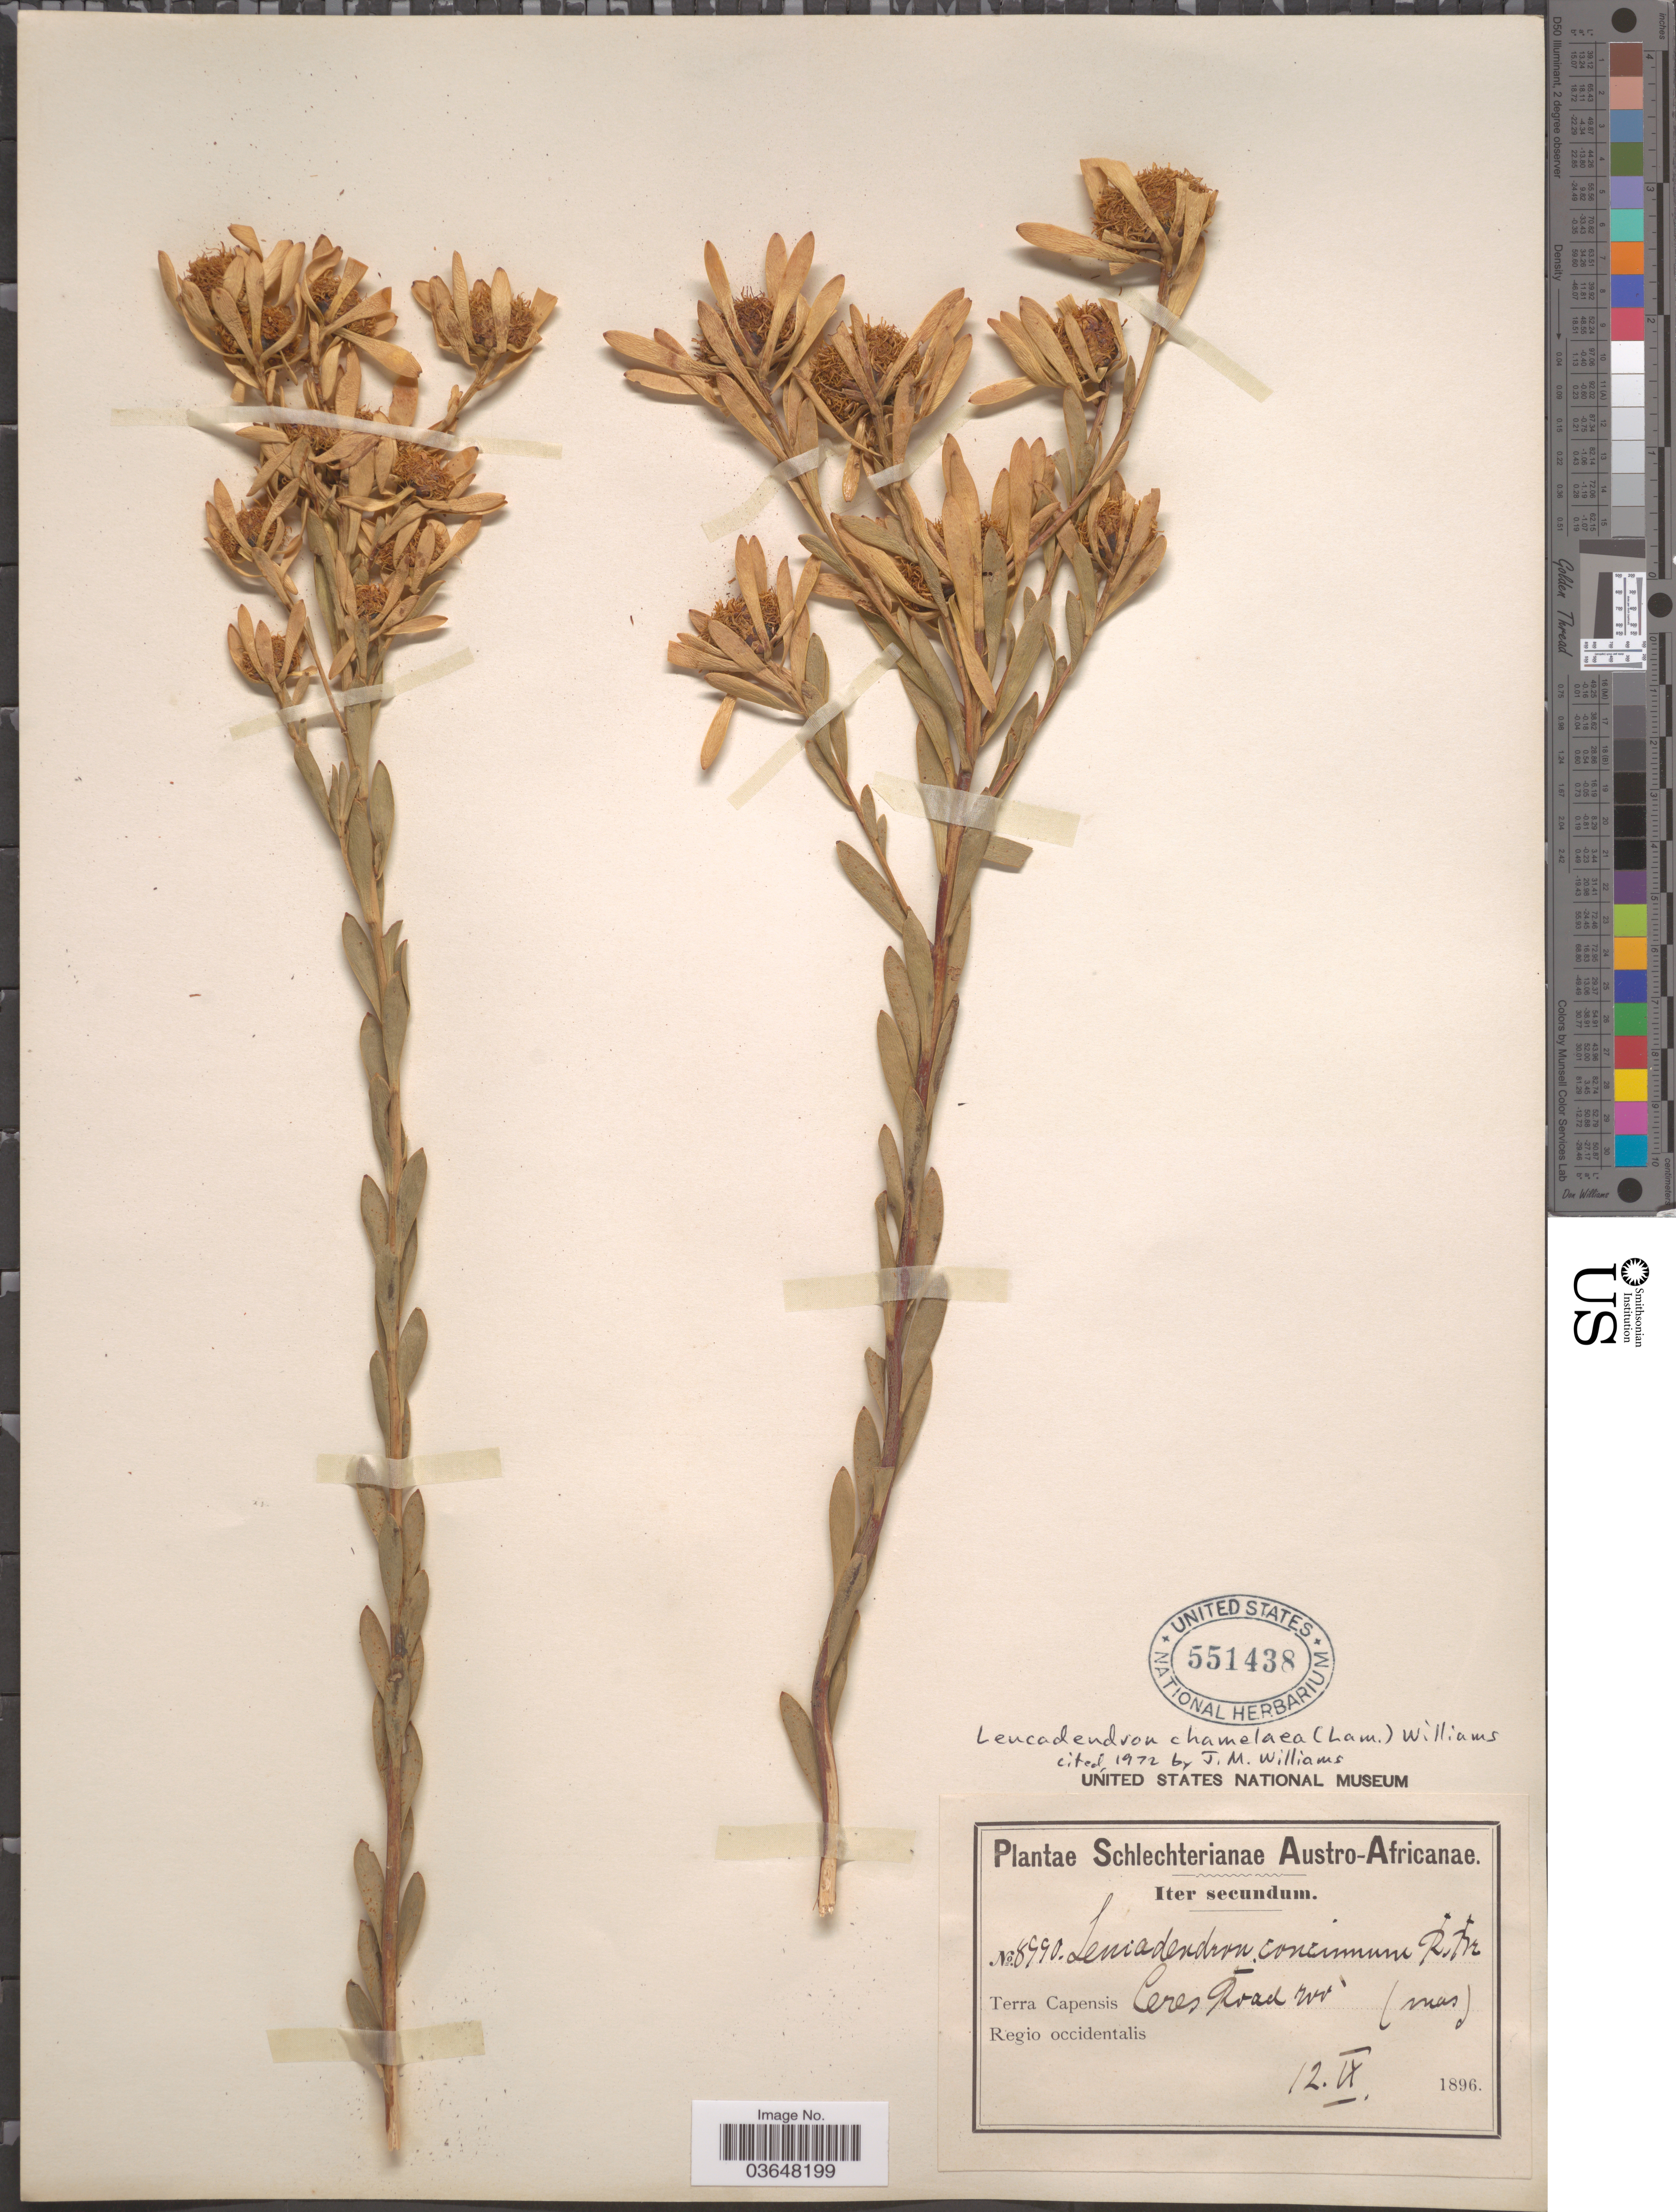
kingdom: Plantae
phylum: Tracheophyta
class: Magnoliopsida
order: Proteales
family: Proteaceae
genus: Leucadendron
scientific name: Leucadendron chamelaea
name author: I.A. Williams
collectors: Schlechter, --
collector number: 8990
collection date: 1896-09-12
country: South Africa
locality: Austro-Africanae. Terra Capensis Ceres Road. Regio occidentalis.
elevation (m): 213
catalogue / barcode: US 551438